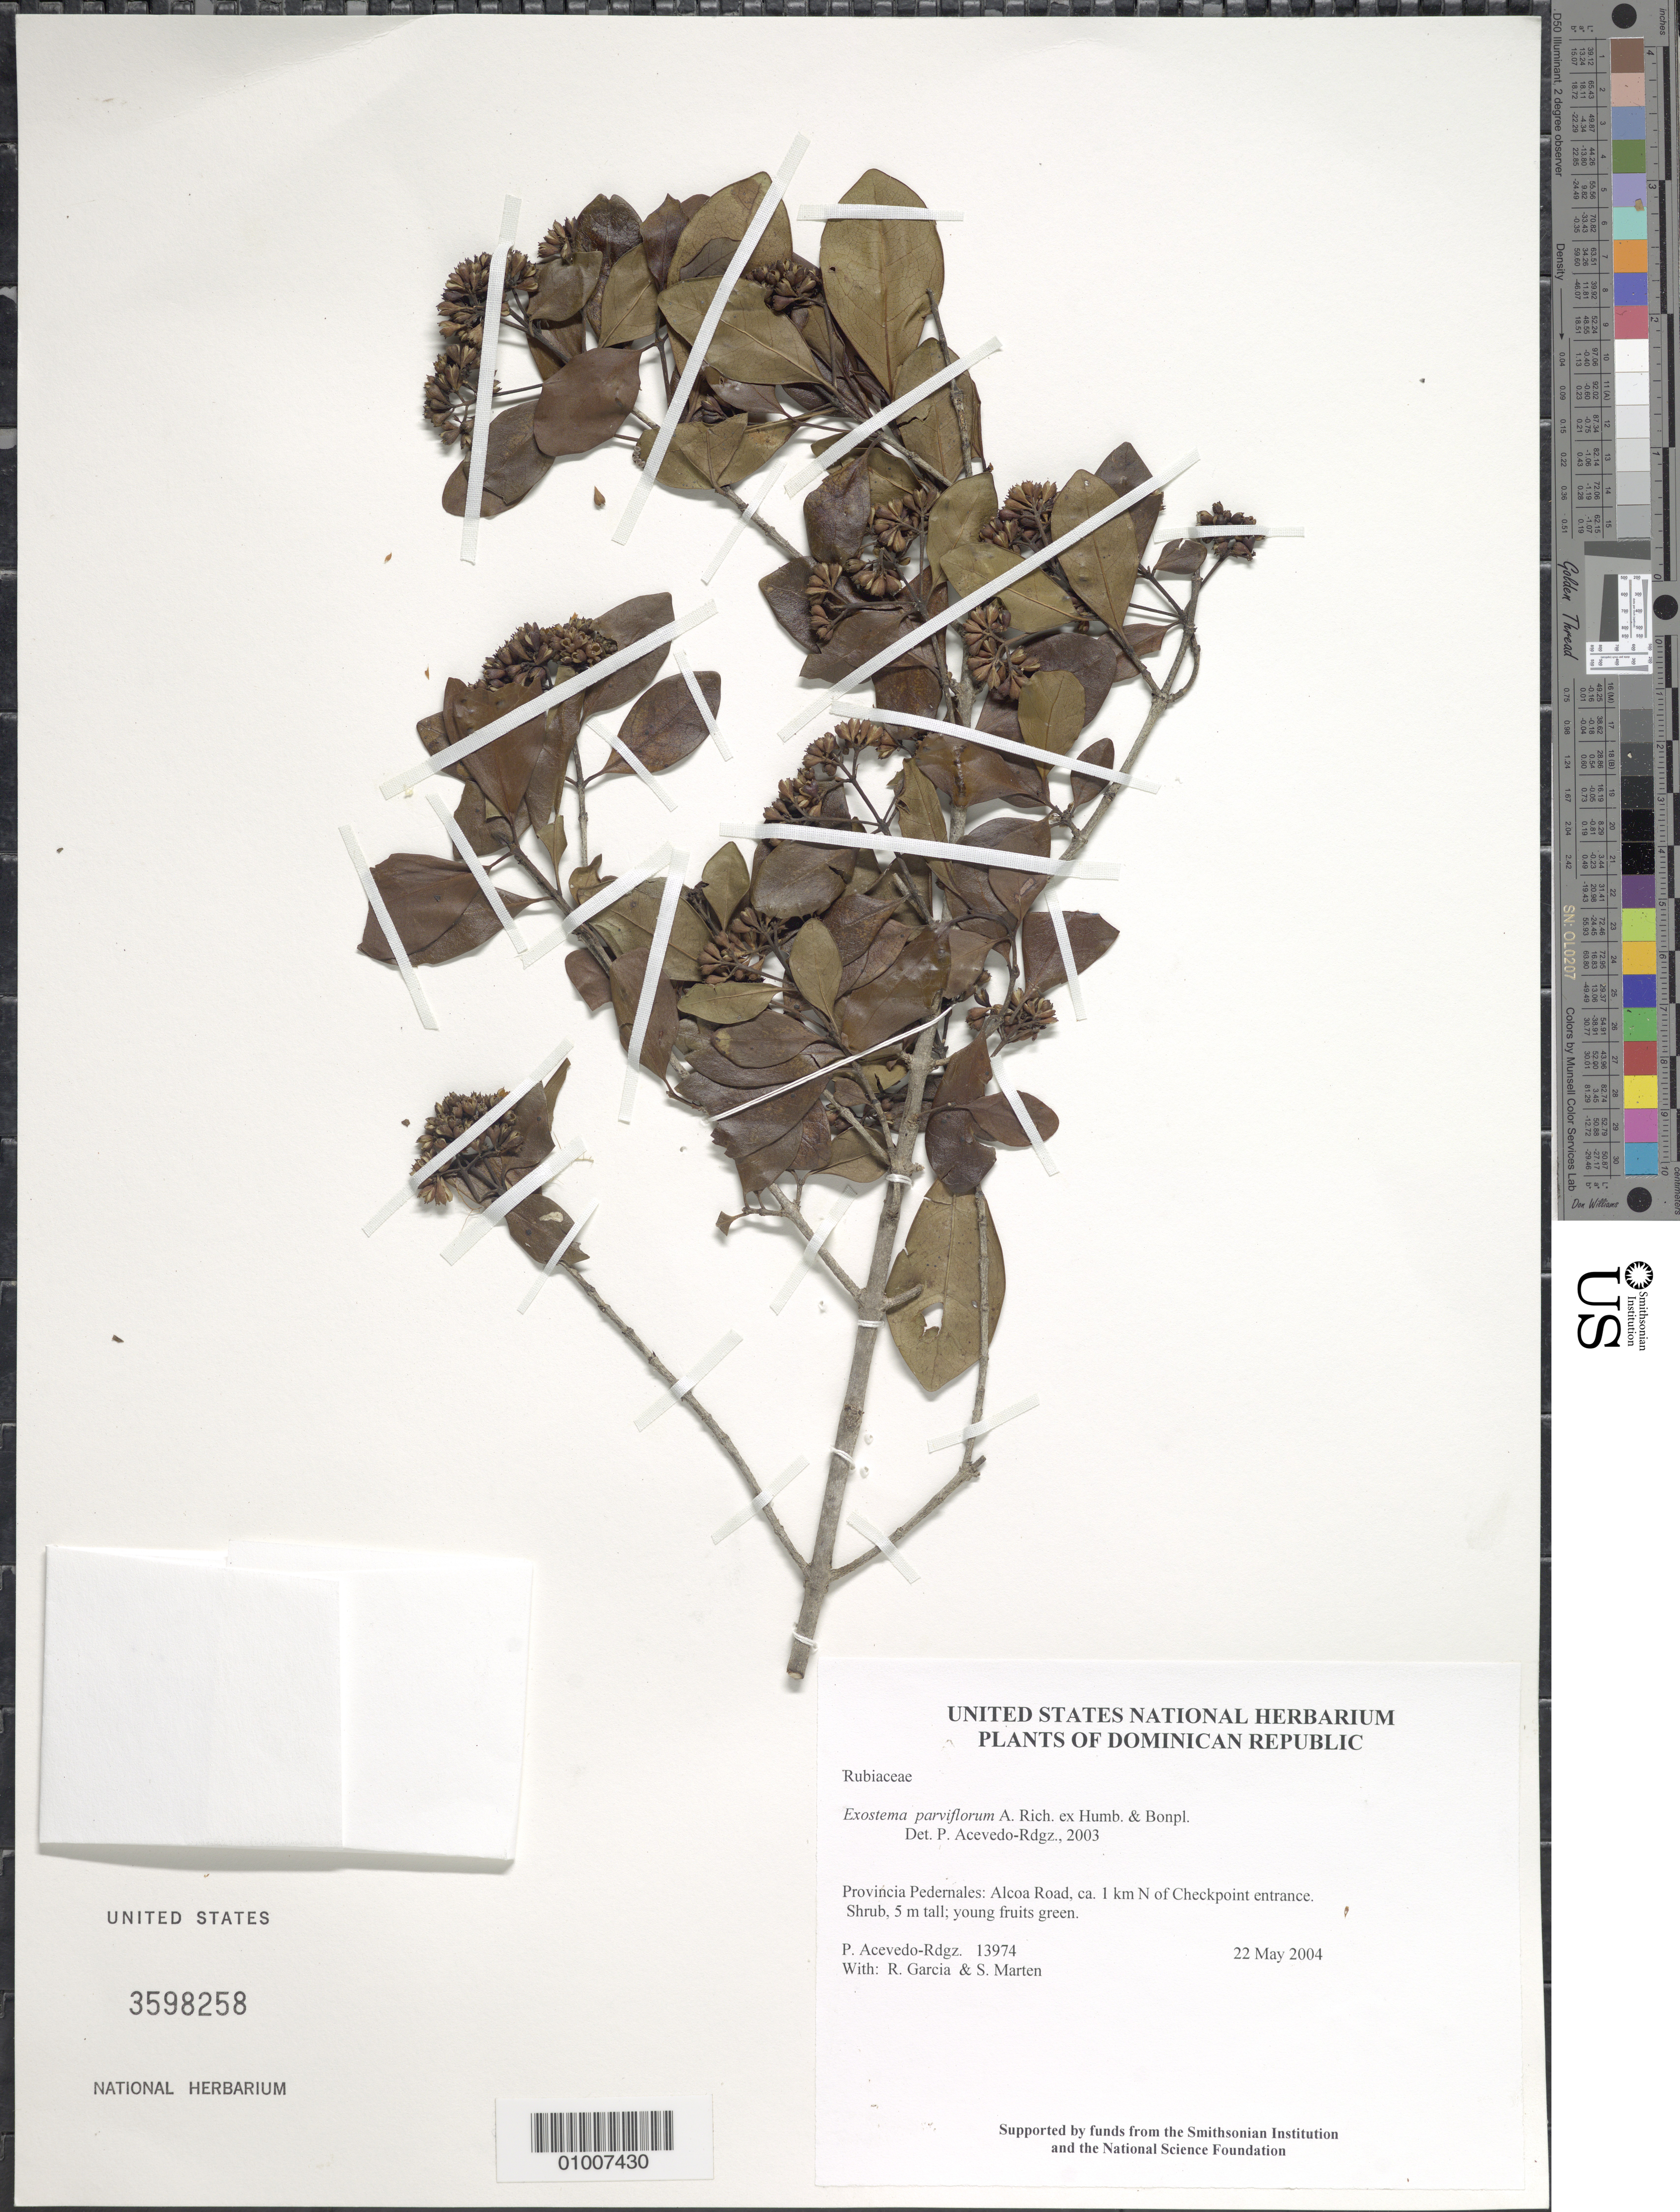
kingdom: Plantae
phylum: Tracheophyta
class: Magnoliopsida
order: Gentianales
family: Rubiaceae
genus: Exostema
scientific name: Exostema parviflorum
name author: A. Rich. ex Humb. & Bonpl.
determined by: Acevedo-Rodríguez, P., (BOT), Smithsonian Institution - National Museum of Natural History (UNITED STATES)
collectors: P. Acevedo-Rodr., R. G. García & S. Marten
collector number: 13974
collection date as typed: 22 May 2004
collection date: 2004-05-22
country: Dominican Republic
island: Hispaniola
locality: Provincia Pedernales: Alcoa Road, ca. 1 km N of Checkpoint entrance.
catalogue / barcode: US 3598258